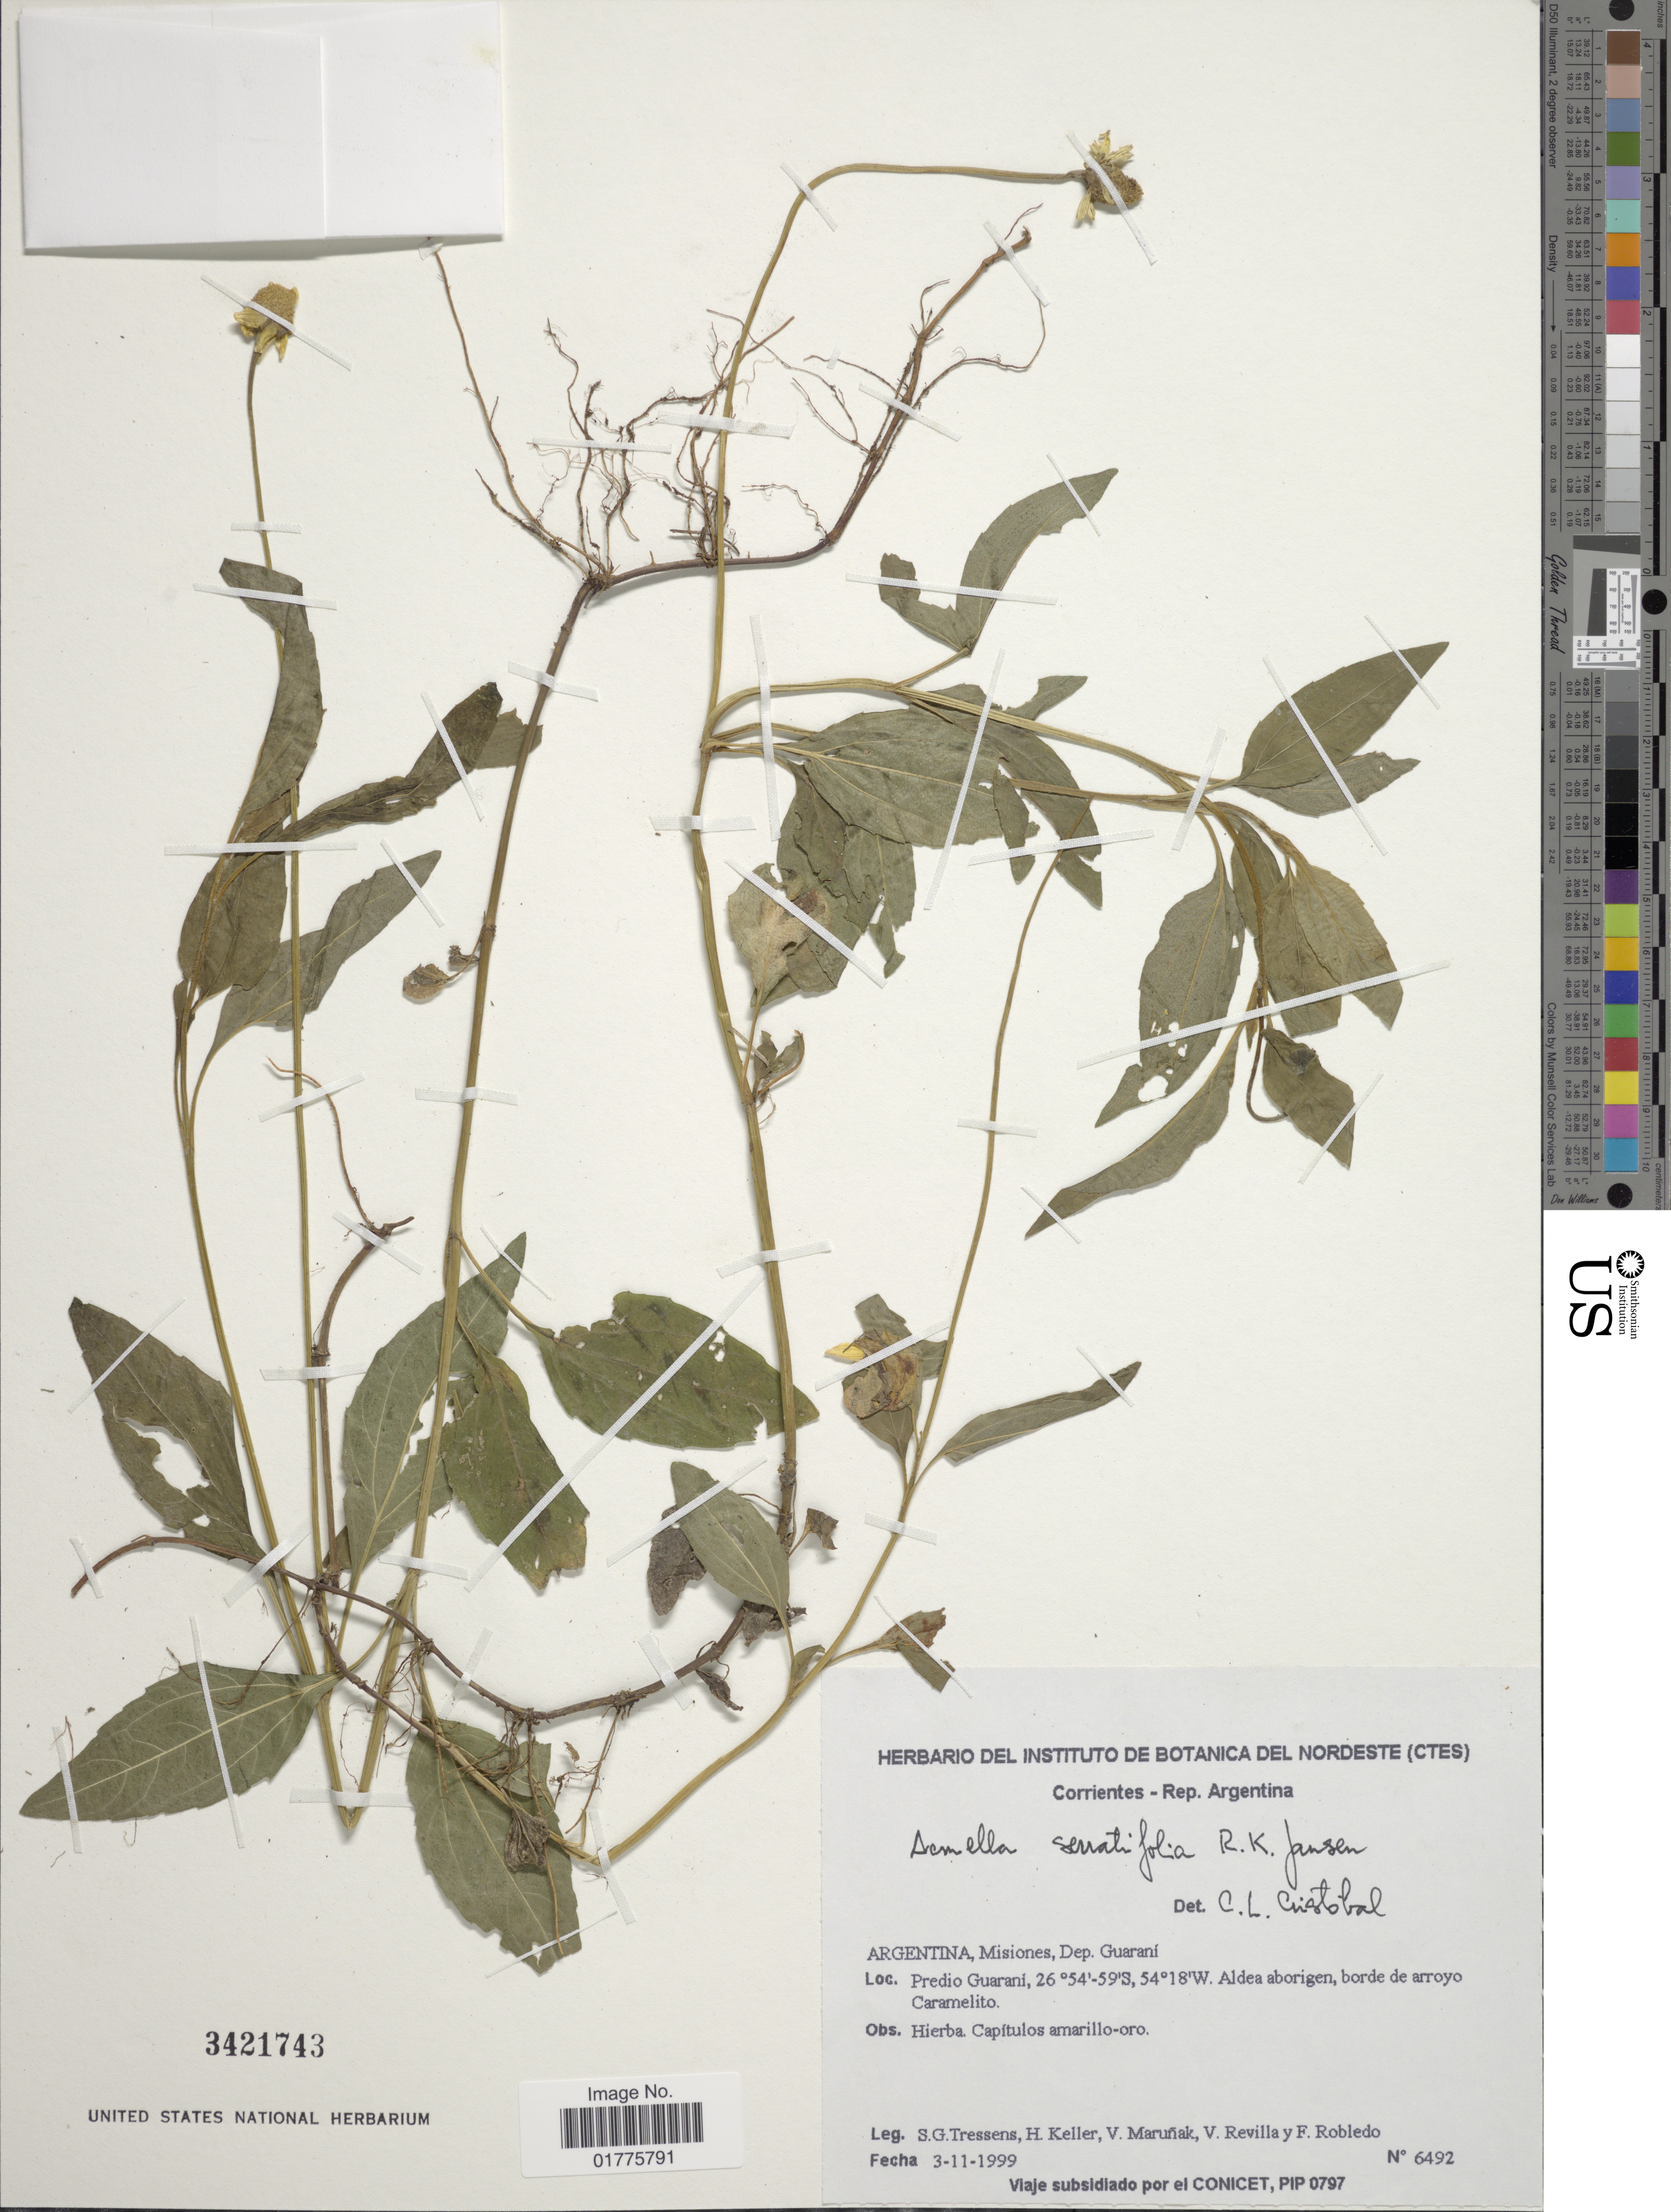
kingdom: Plantae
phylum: Tracheophyta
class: Magnoliopsida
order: Asterales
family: Asteraceae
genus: Acmella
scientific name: Acmella serratifolia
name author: R.K. Jansen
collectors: S. Tressens, H. Keller, V. Maruñak, V. Revilla & F. Robledo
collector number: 6492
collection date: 1999-11-03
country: Argentina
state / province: Misiones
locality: Dep. Guaraní, Predio Guarani, aldea aborigen, borde de arroyo Carmelito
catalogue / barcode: US 3421743